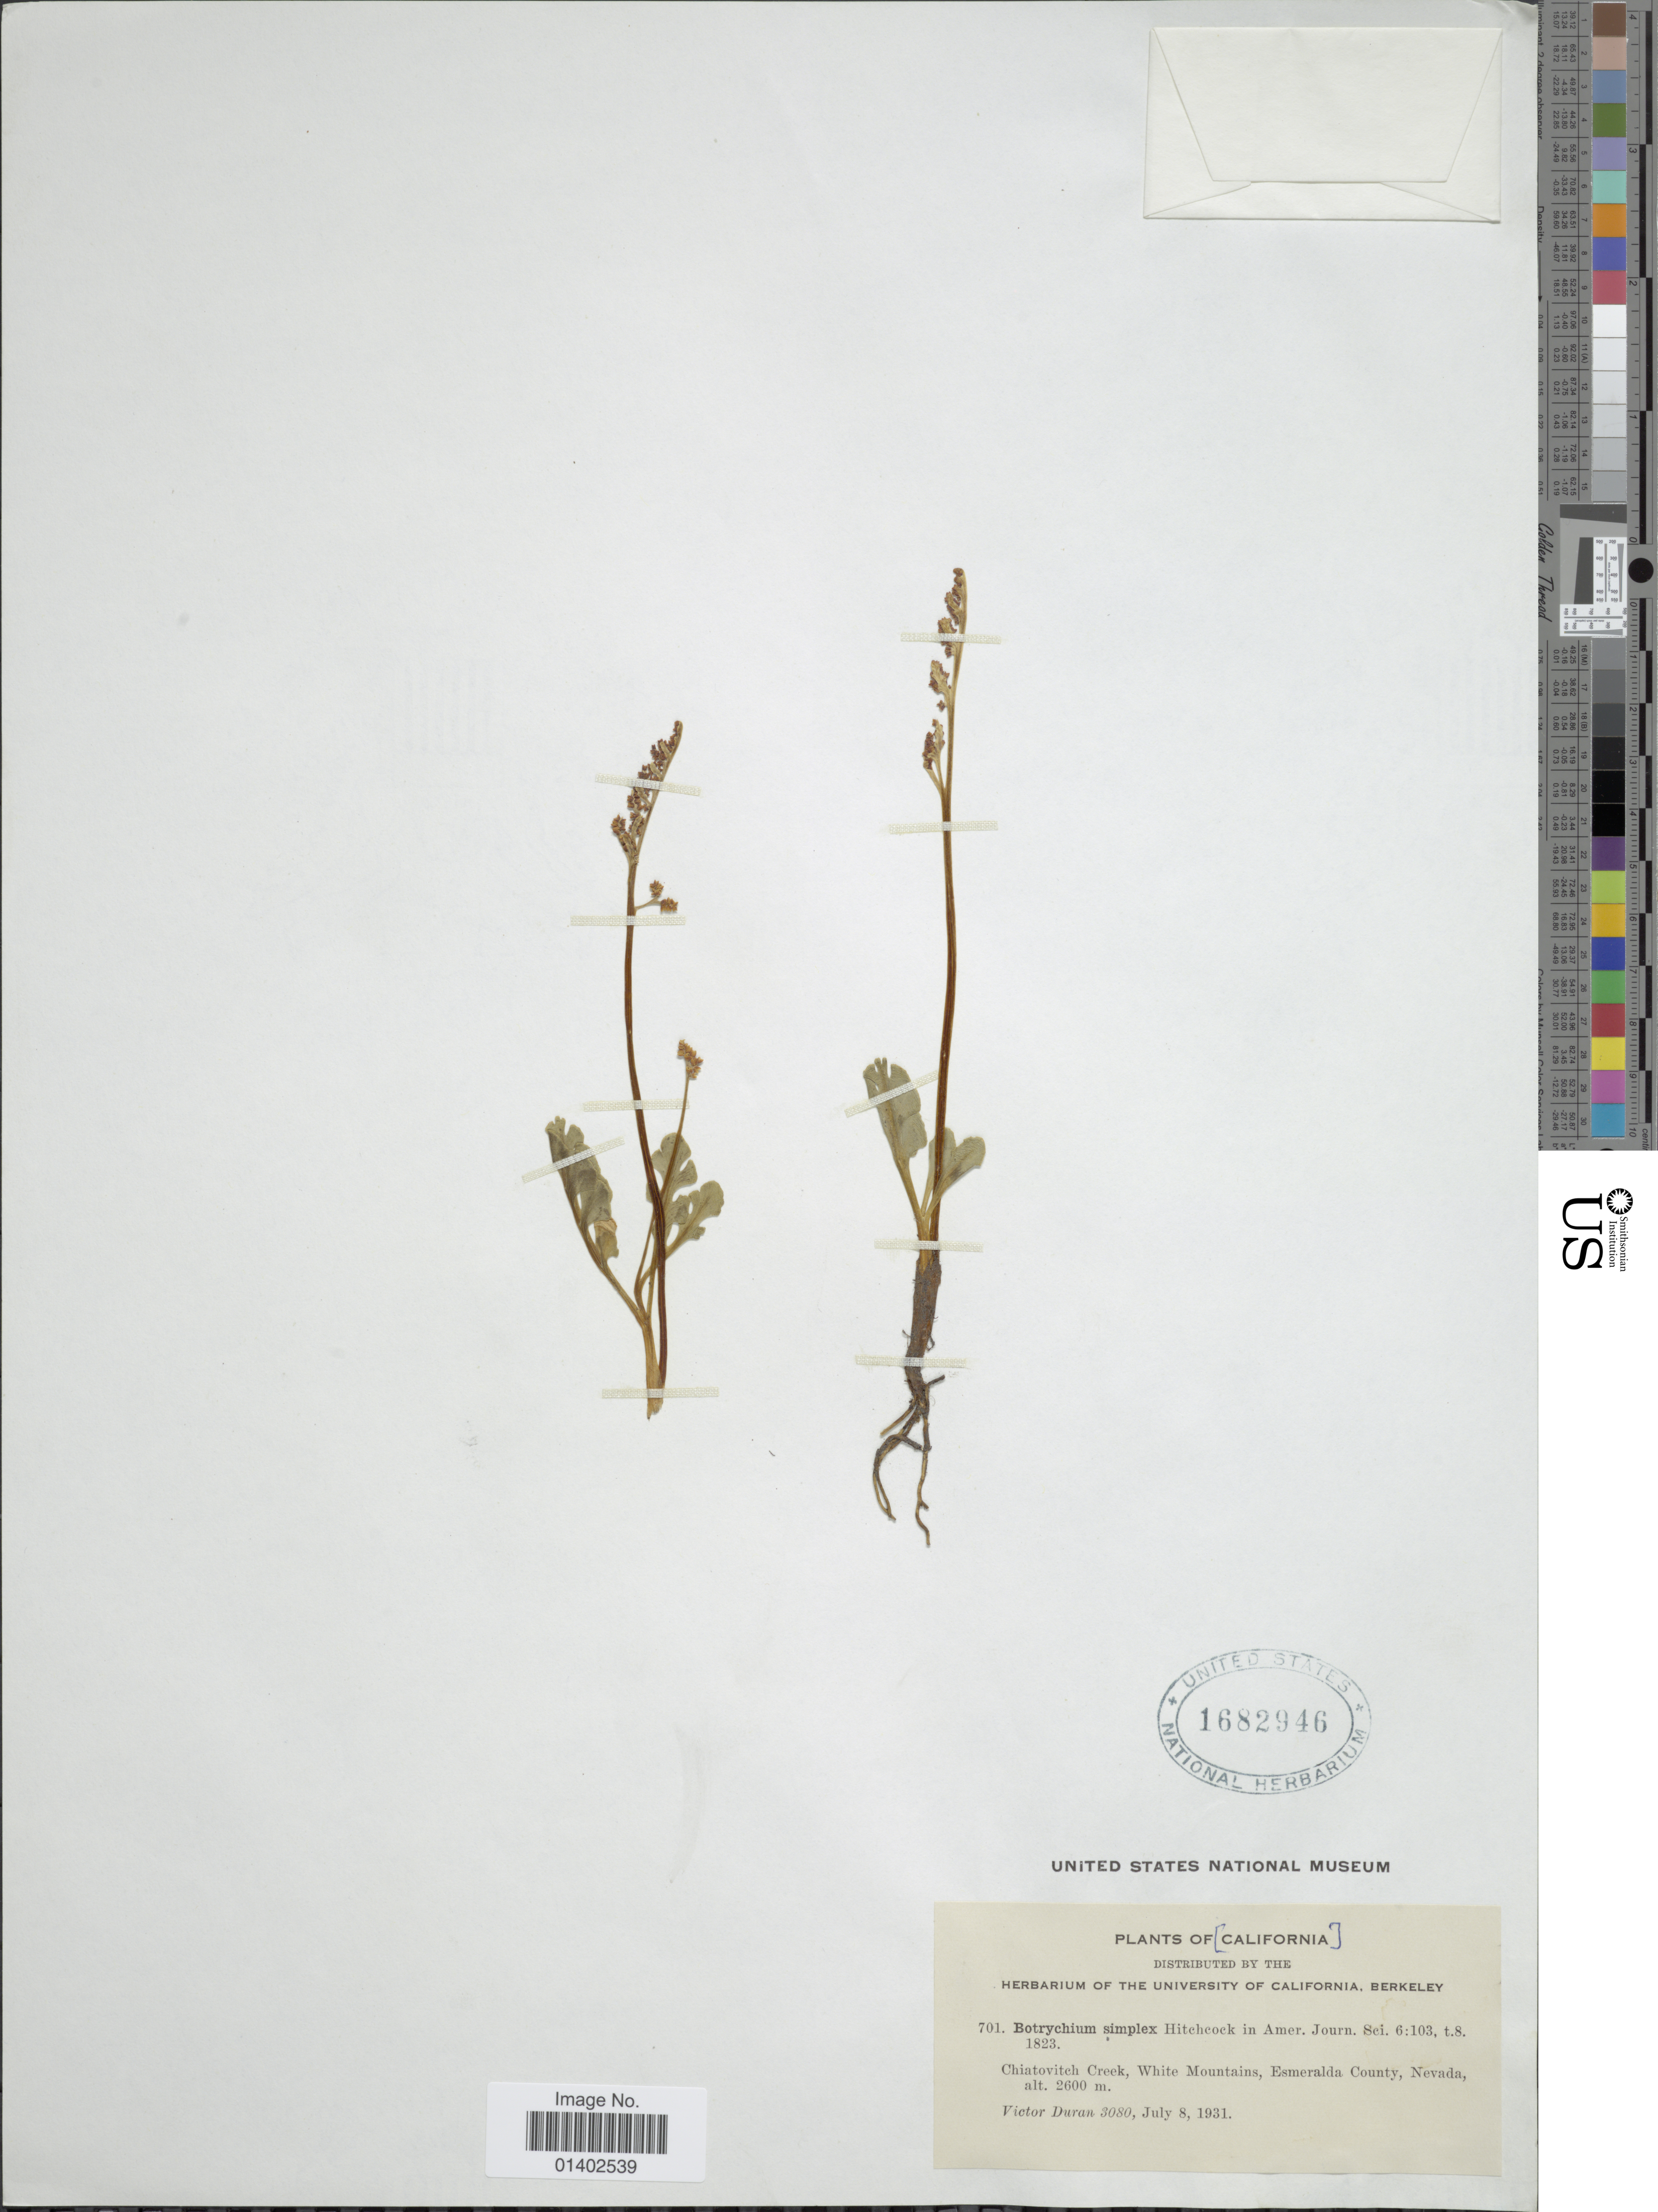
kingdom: Plantae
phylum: Tracheophyta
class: Polypodiopsida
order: Ophioglossales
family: Ophioglossaceae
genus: Botrychium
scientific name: Botrychium simplex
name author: E. Hitchc.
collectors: V. Duran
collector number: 3080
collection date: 1931-07-08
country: United States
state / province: Nevada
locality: California, Chiatovitch, White Mountains, Esmerelda County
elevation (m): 2600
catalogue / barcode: US 1682946